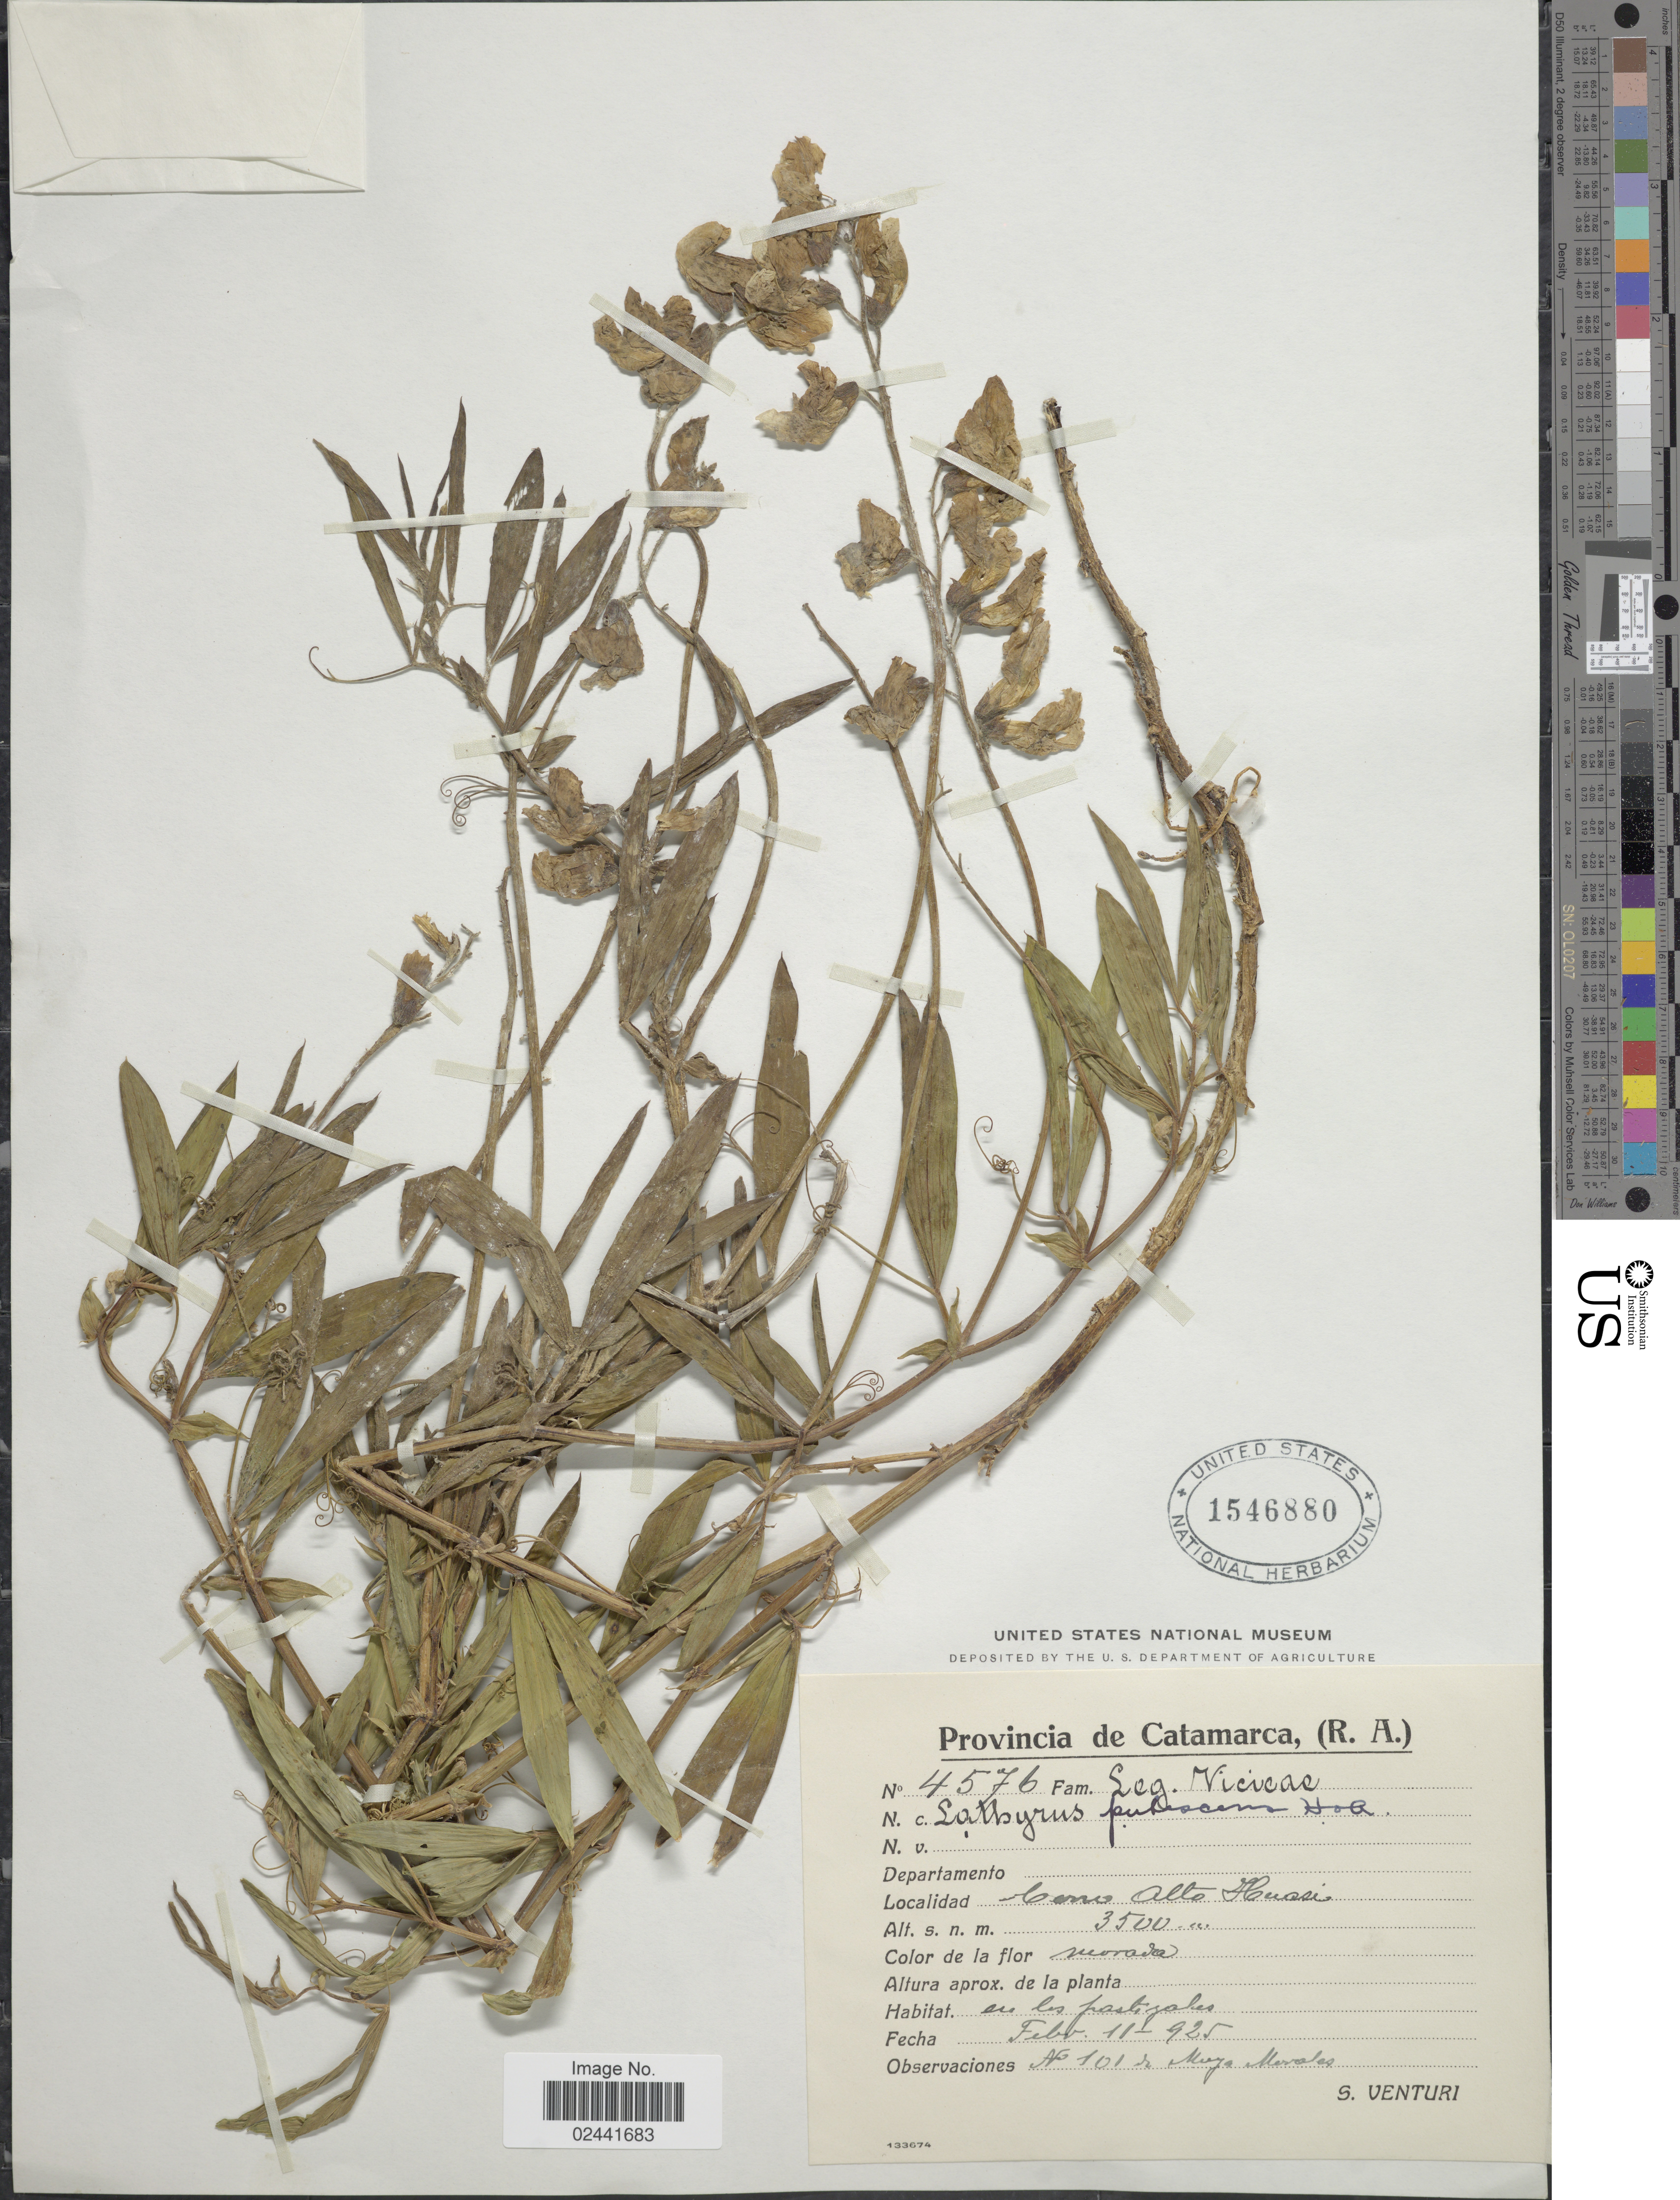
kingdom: Plantae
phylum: Tracheophyta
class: Magnoliopsida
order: Fabales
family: Fabaceae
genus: Lathyrus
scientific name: Lathyrus pubescens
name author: Hook. & Arn.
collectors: S. Venturi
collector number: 4576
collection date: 1925-02-11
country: Argentina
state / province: Catamarca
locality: Cerro Alto Huasi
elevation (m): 3500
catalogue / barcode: US 1546880